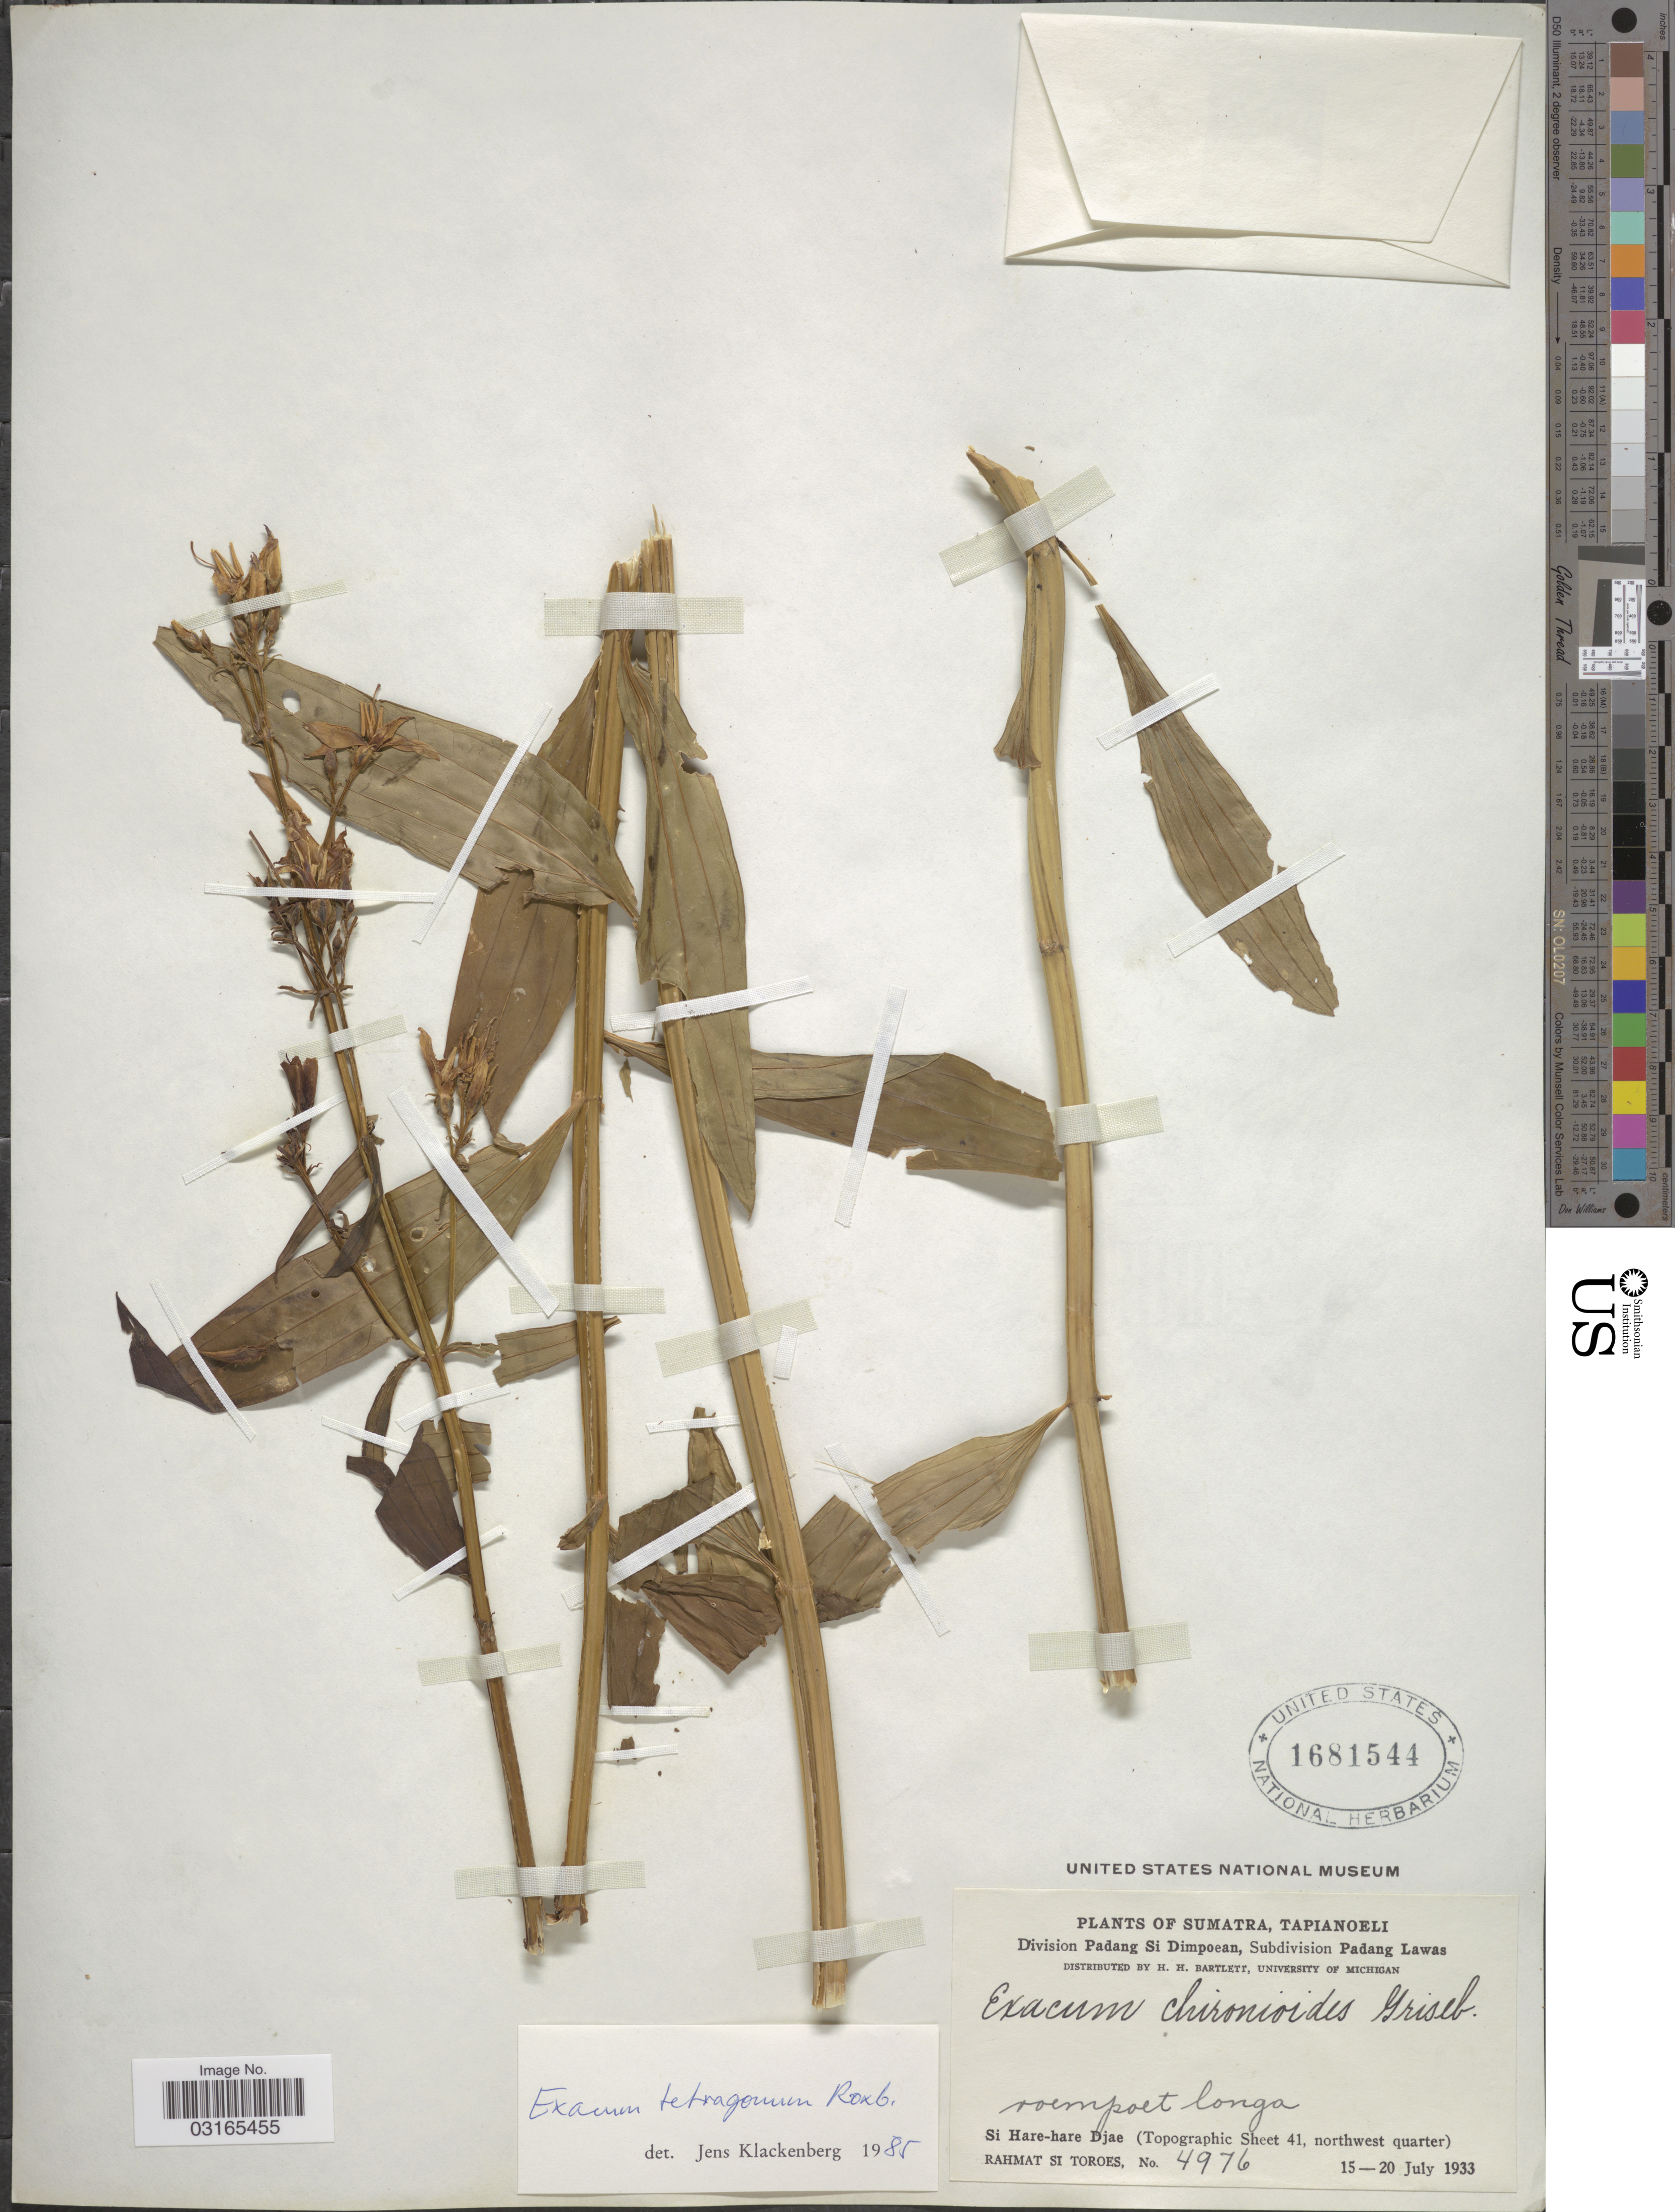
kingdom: Plantae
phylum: Tracheophyta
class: Magnoliopsida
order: Gentianales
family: Gentianaceae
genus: Exacum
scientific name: Exacum tetragonum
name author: Roxb.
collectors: Rahmat Si Boeea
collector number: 4976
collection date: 1933-07-15/1933-07-20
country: Indonesia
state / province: Sumatra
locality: Tapianoeli. Division Padang Si Dimpoean, Subdivision Padang Lawas. Si Hare-hare Djae (Topographic Sheet 41, northwest quarter).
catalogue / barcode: US 1681544